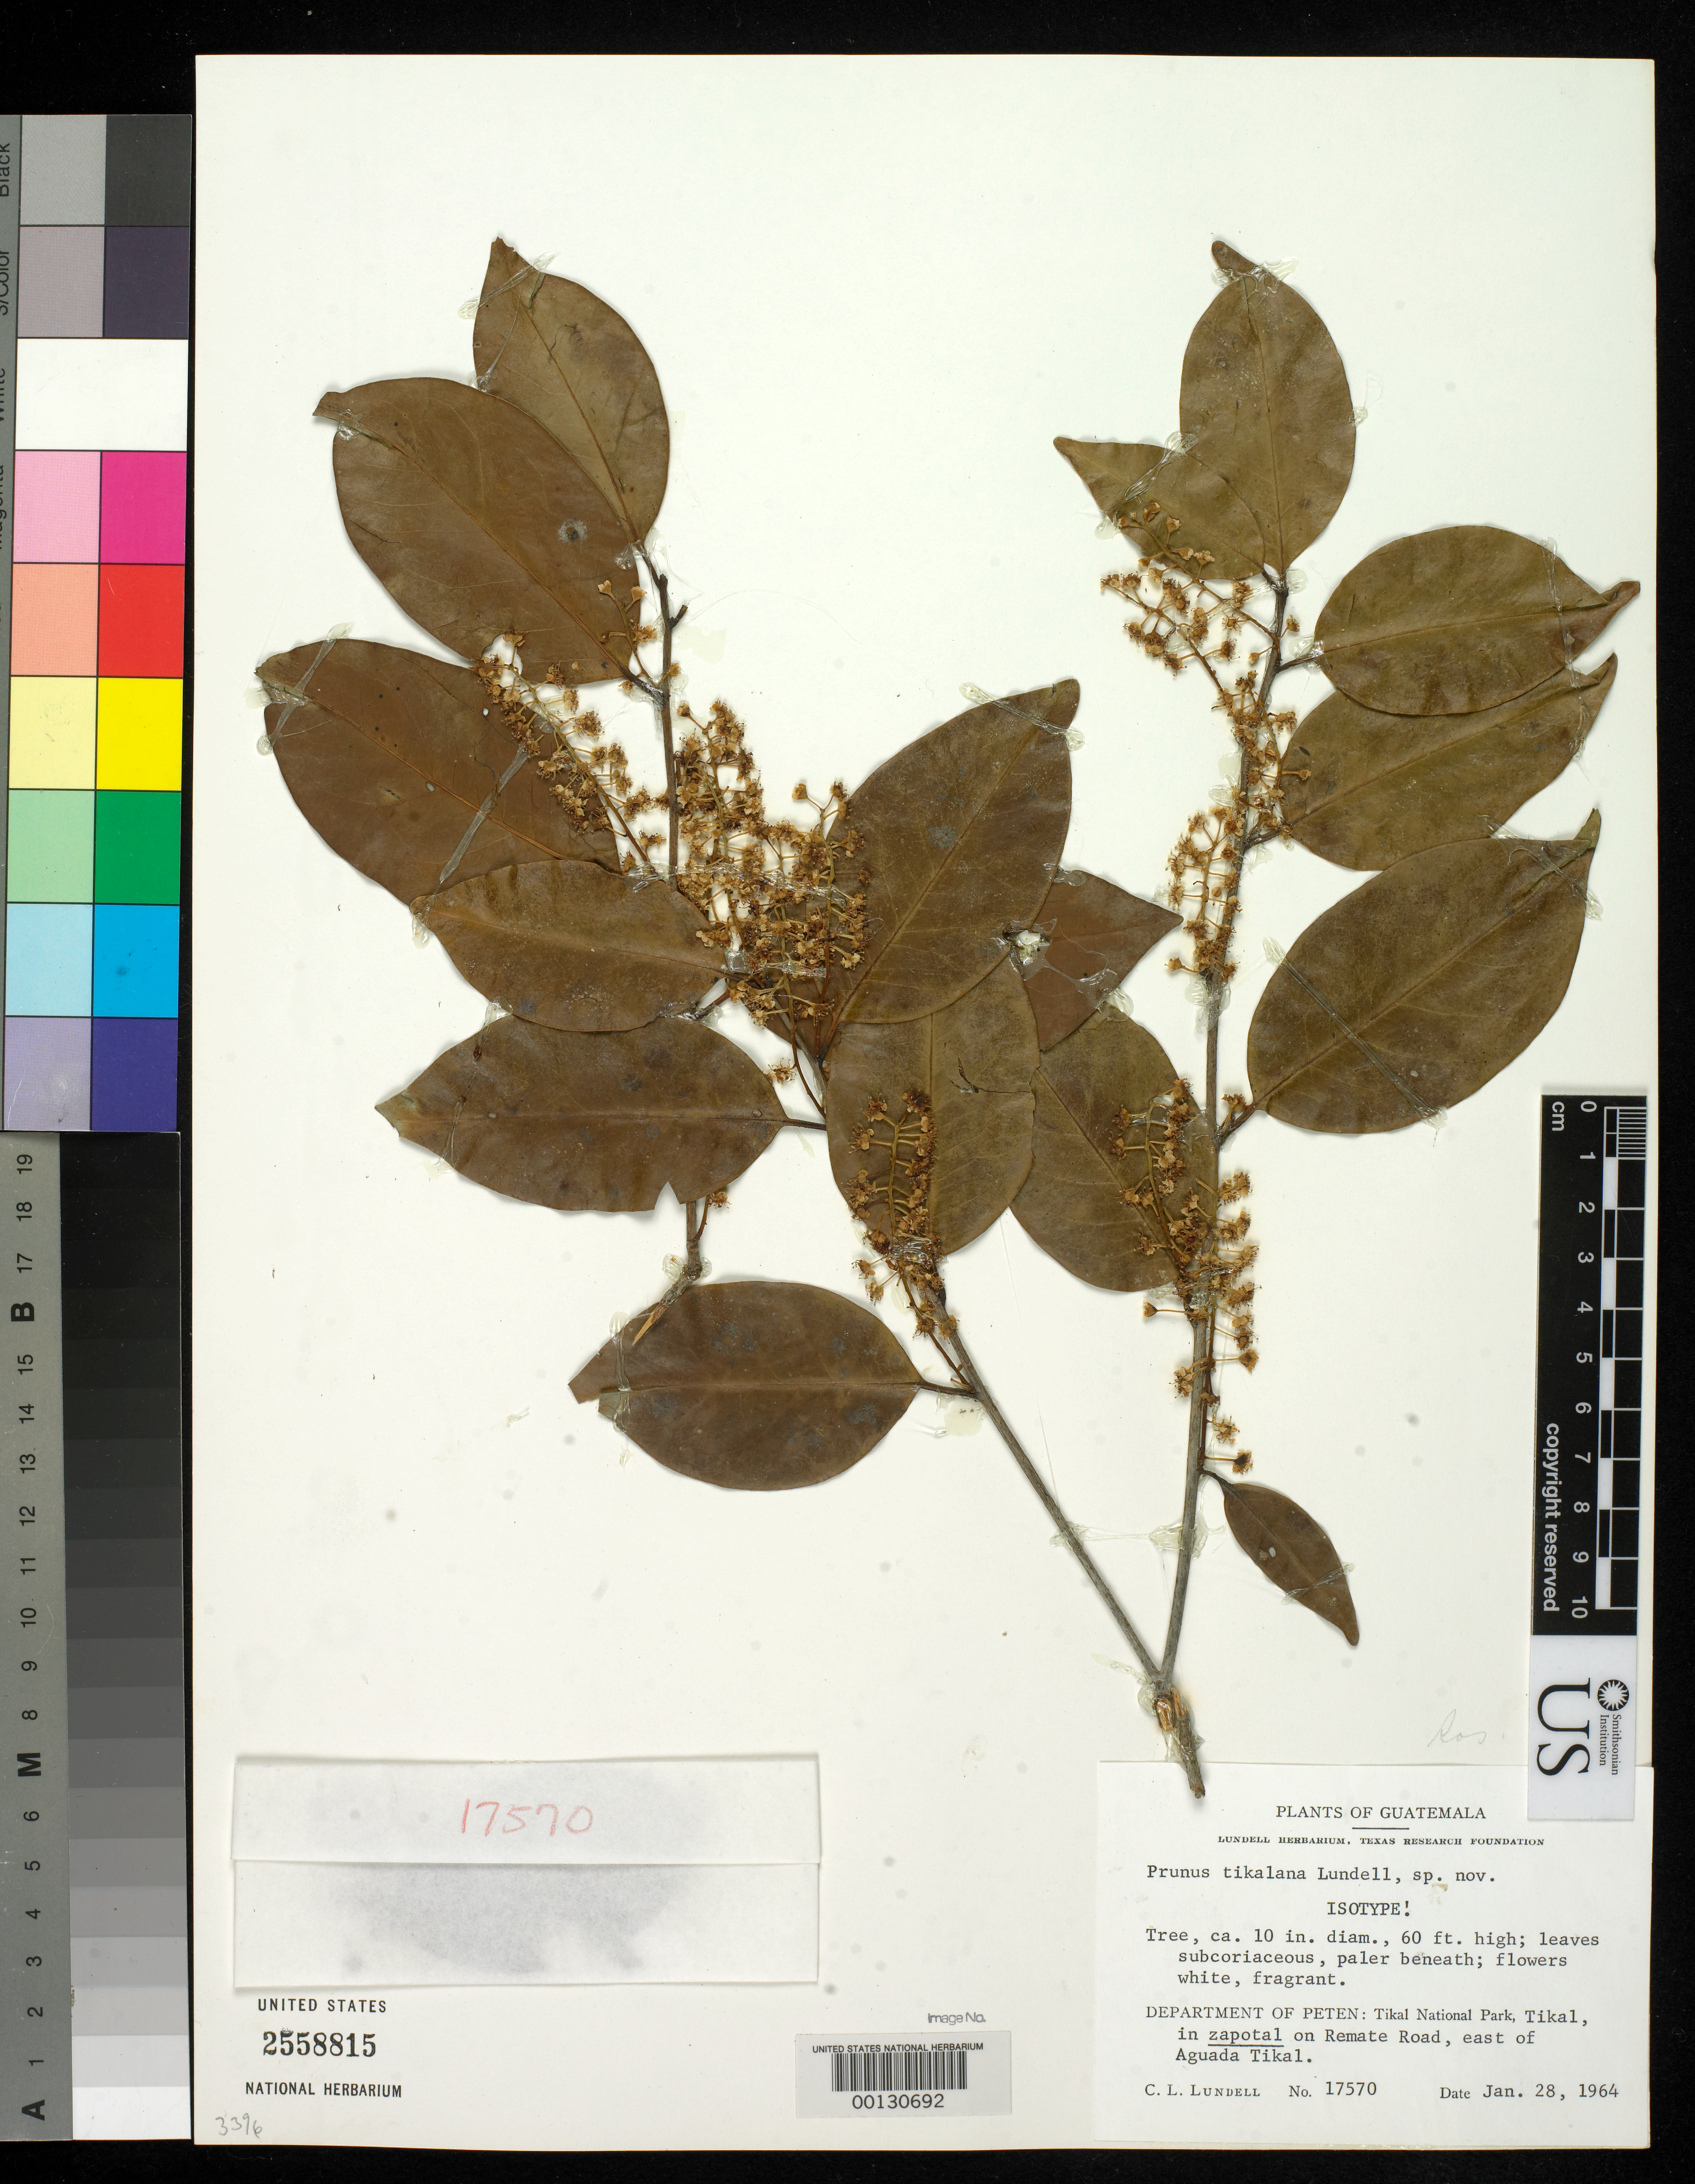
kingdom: Plantae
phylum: Tracheophyta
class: Magnoliopsida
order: Rosales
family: Rosaceae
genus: Prunus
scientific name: Prunus tikalana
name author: Lundell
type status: Isotype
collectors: C. L. Lundell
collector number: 17570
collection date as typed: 28 Jan 1964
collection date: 1964-01-28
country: Guatemala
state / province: El Petén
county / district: Flores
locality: Tikal National Park, on remote road E of Aguada Tikal.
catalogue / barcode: US 2558815